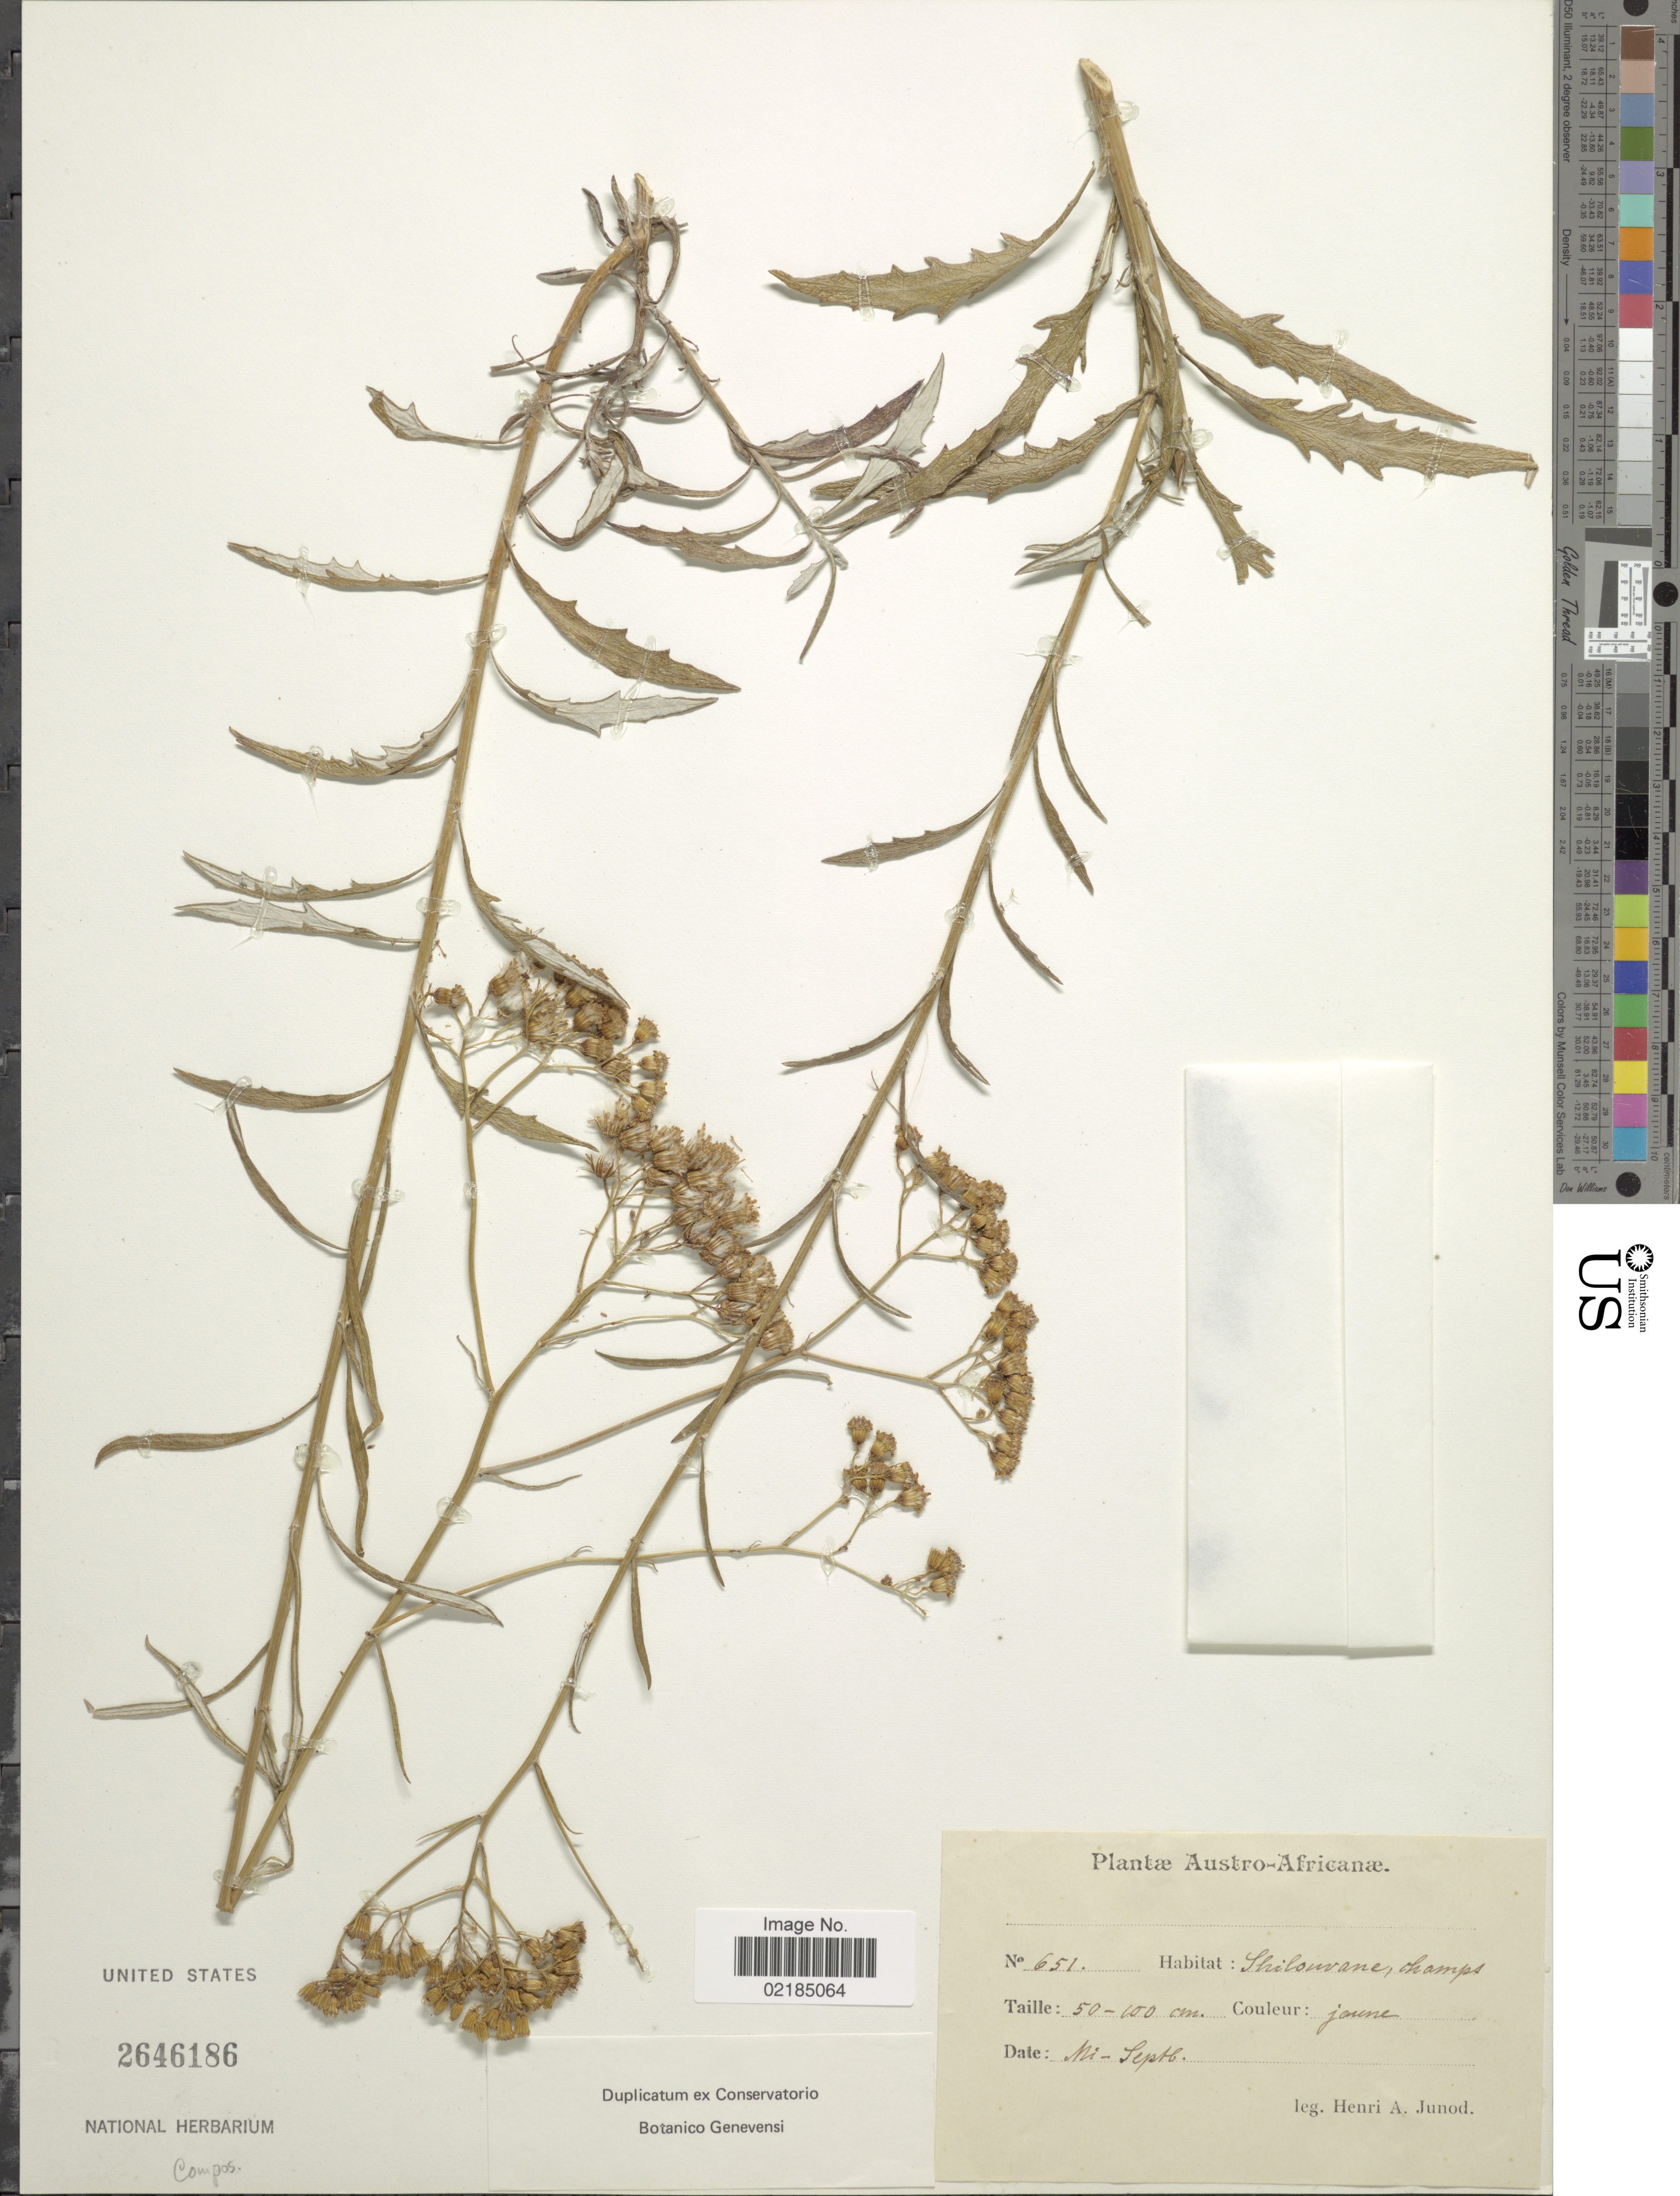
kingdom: Plantae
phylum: Tracheophyta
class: Magnoliopsida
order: Asterales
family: Asteraceae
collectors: H. Junod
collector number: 651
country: South Africa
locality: Austro-Africanae. Shiluvane, champs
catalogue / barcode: US 2646186